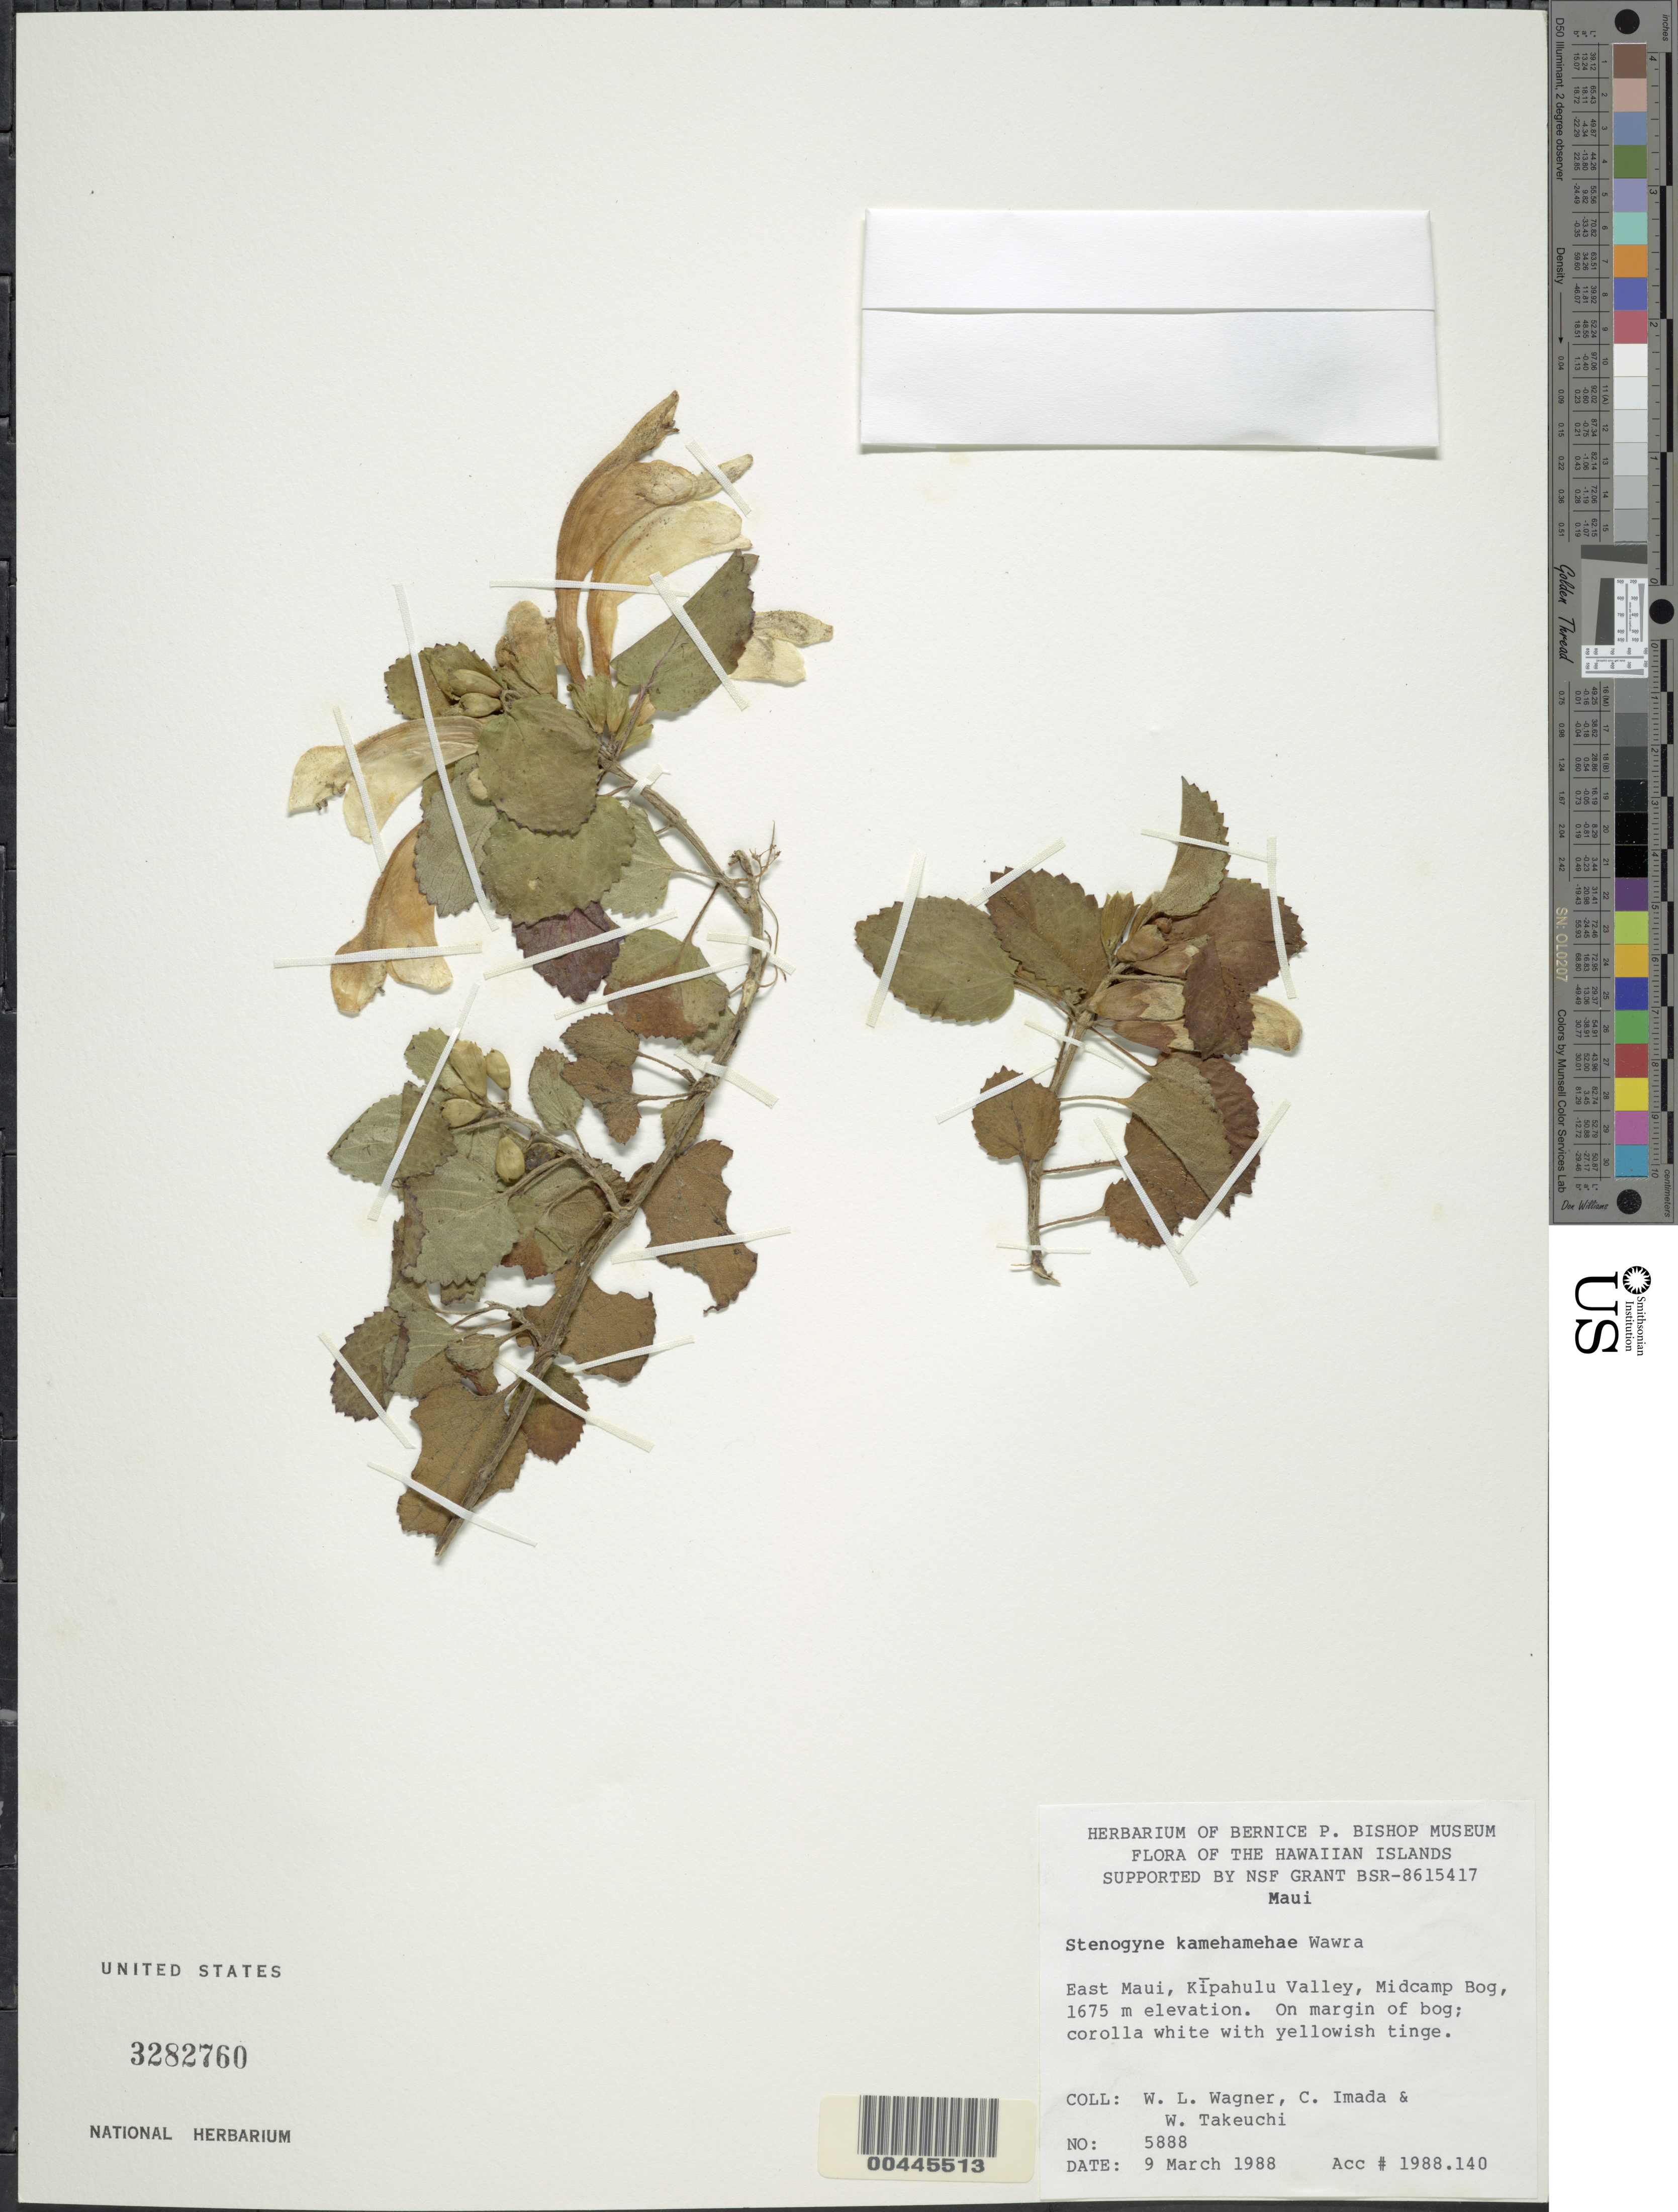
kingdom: Plantae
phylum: Tracheophyta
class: Magnoliopsida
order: Lamiales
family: Lamiaceae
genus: Stenogyne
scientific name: Stenogyne kamehamehae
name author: Wawra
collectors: W. L. Wagner, C. Imada & W. N. Takeuchi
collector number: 5888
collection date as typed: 9 Mar 1988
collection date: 1988-03-09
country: United States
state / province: Hawaii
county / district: Maui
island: Maui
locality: E Maui, Kipahulu Valley, Midcamp Bog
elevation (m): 1675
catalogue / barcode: US 3282760